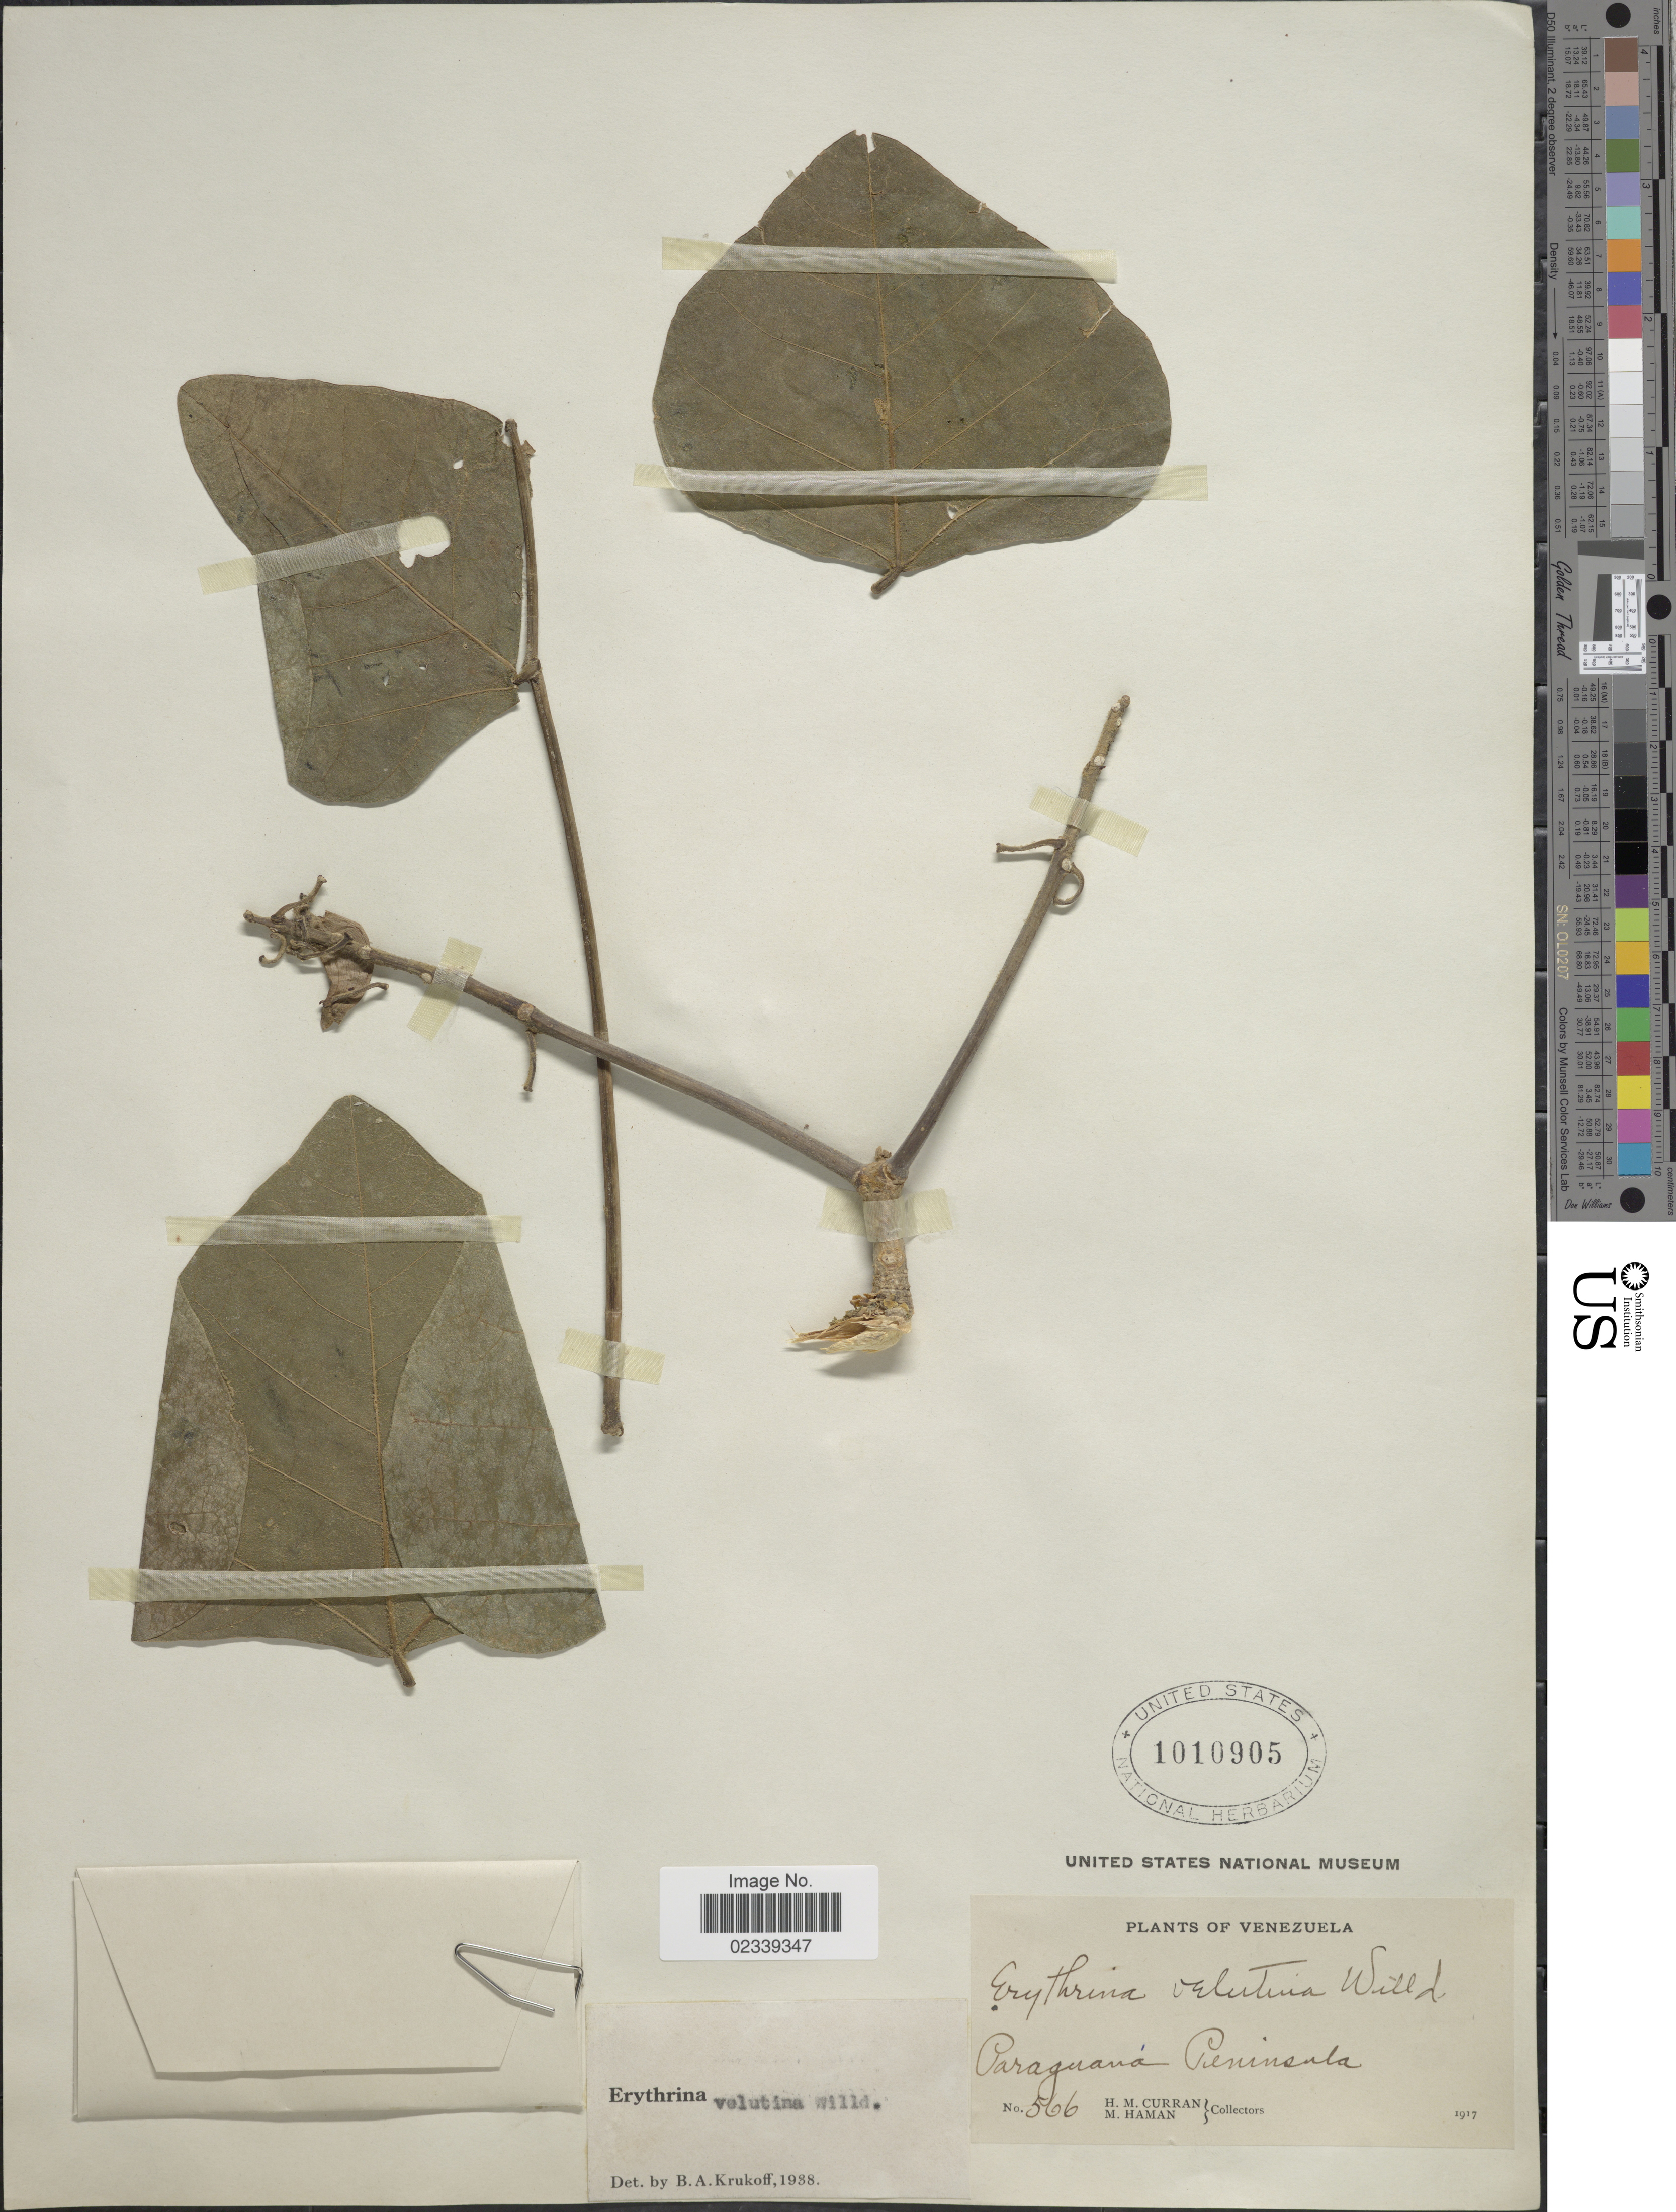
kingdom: Plantae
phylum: Tracheophyta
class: Magnoliopsida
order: Fabales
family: Fabaceae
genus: Erythrina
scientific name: Erythrina velutina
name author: Willd.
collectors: H. M. Curran & M. Haman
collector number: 566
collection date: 1917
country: Venezuela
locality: Paraguana Peninsula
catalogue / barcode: US 1010905